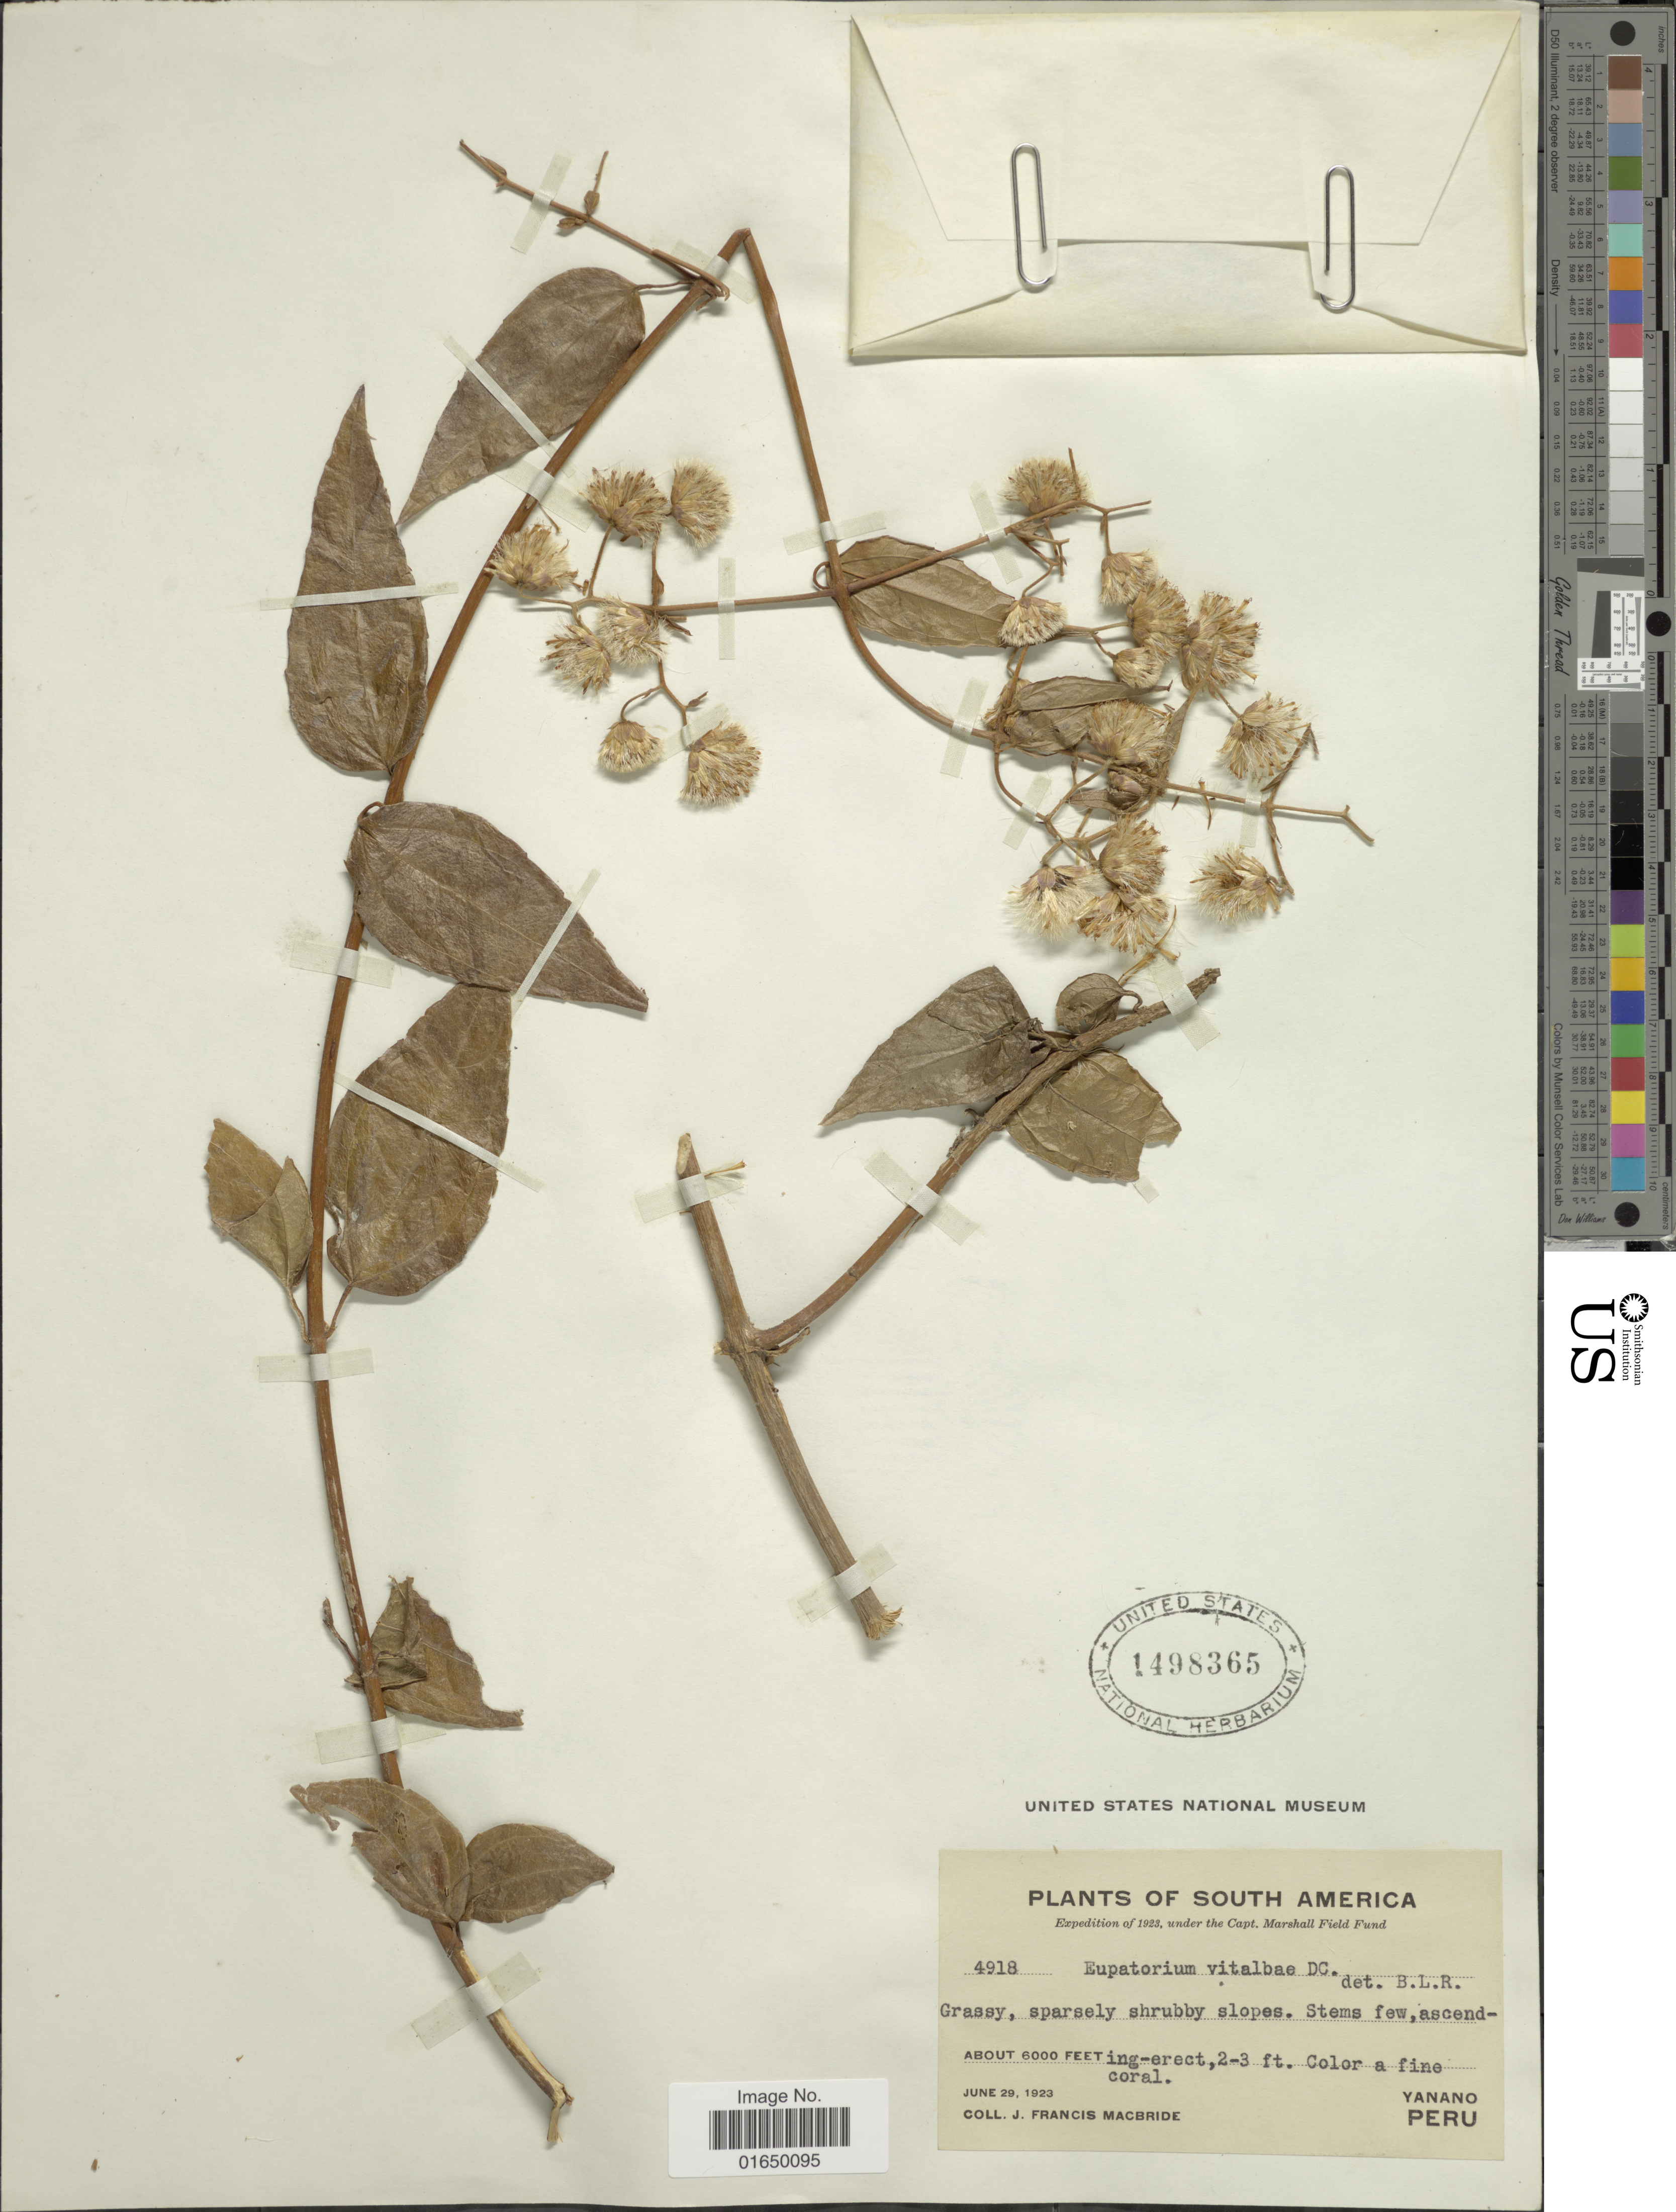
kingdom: Plantae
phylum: Tracheophyta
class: Magnoliopsida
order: Asterales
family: Asteraceae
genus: Heterocondylus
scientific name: Heterocondylus vitalbae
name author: (DC.) R.M. King & H. Rob.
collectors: J. F. Macbride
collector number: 4918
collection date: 1923-06-29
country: Peru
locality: Yanano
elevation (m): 1829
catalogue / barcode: US 1498365